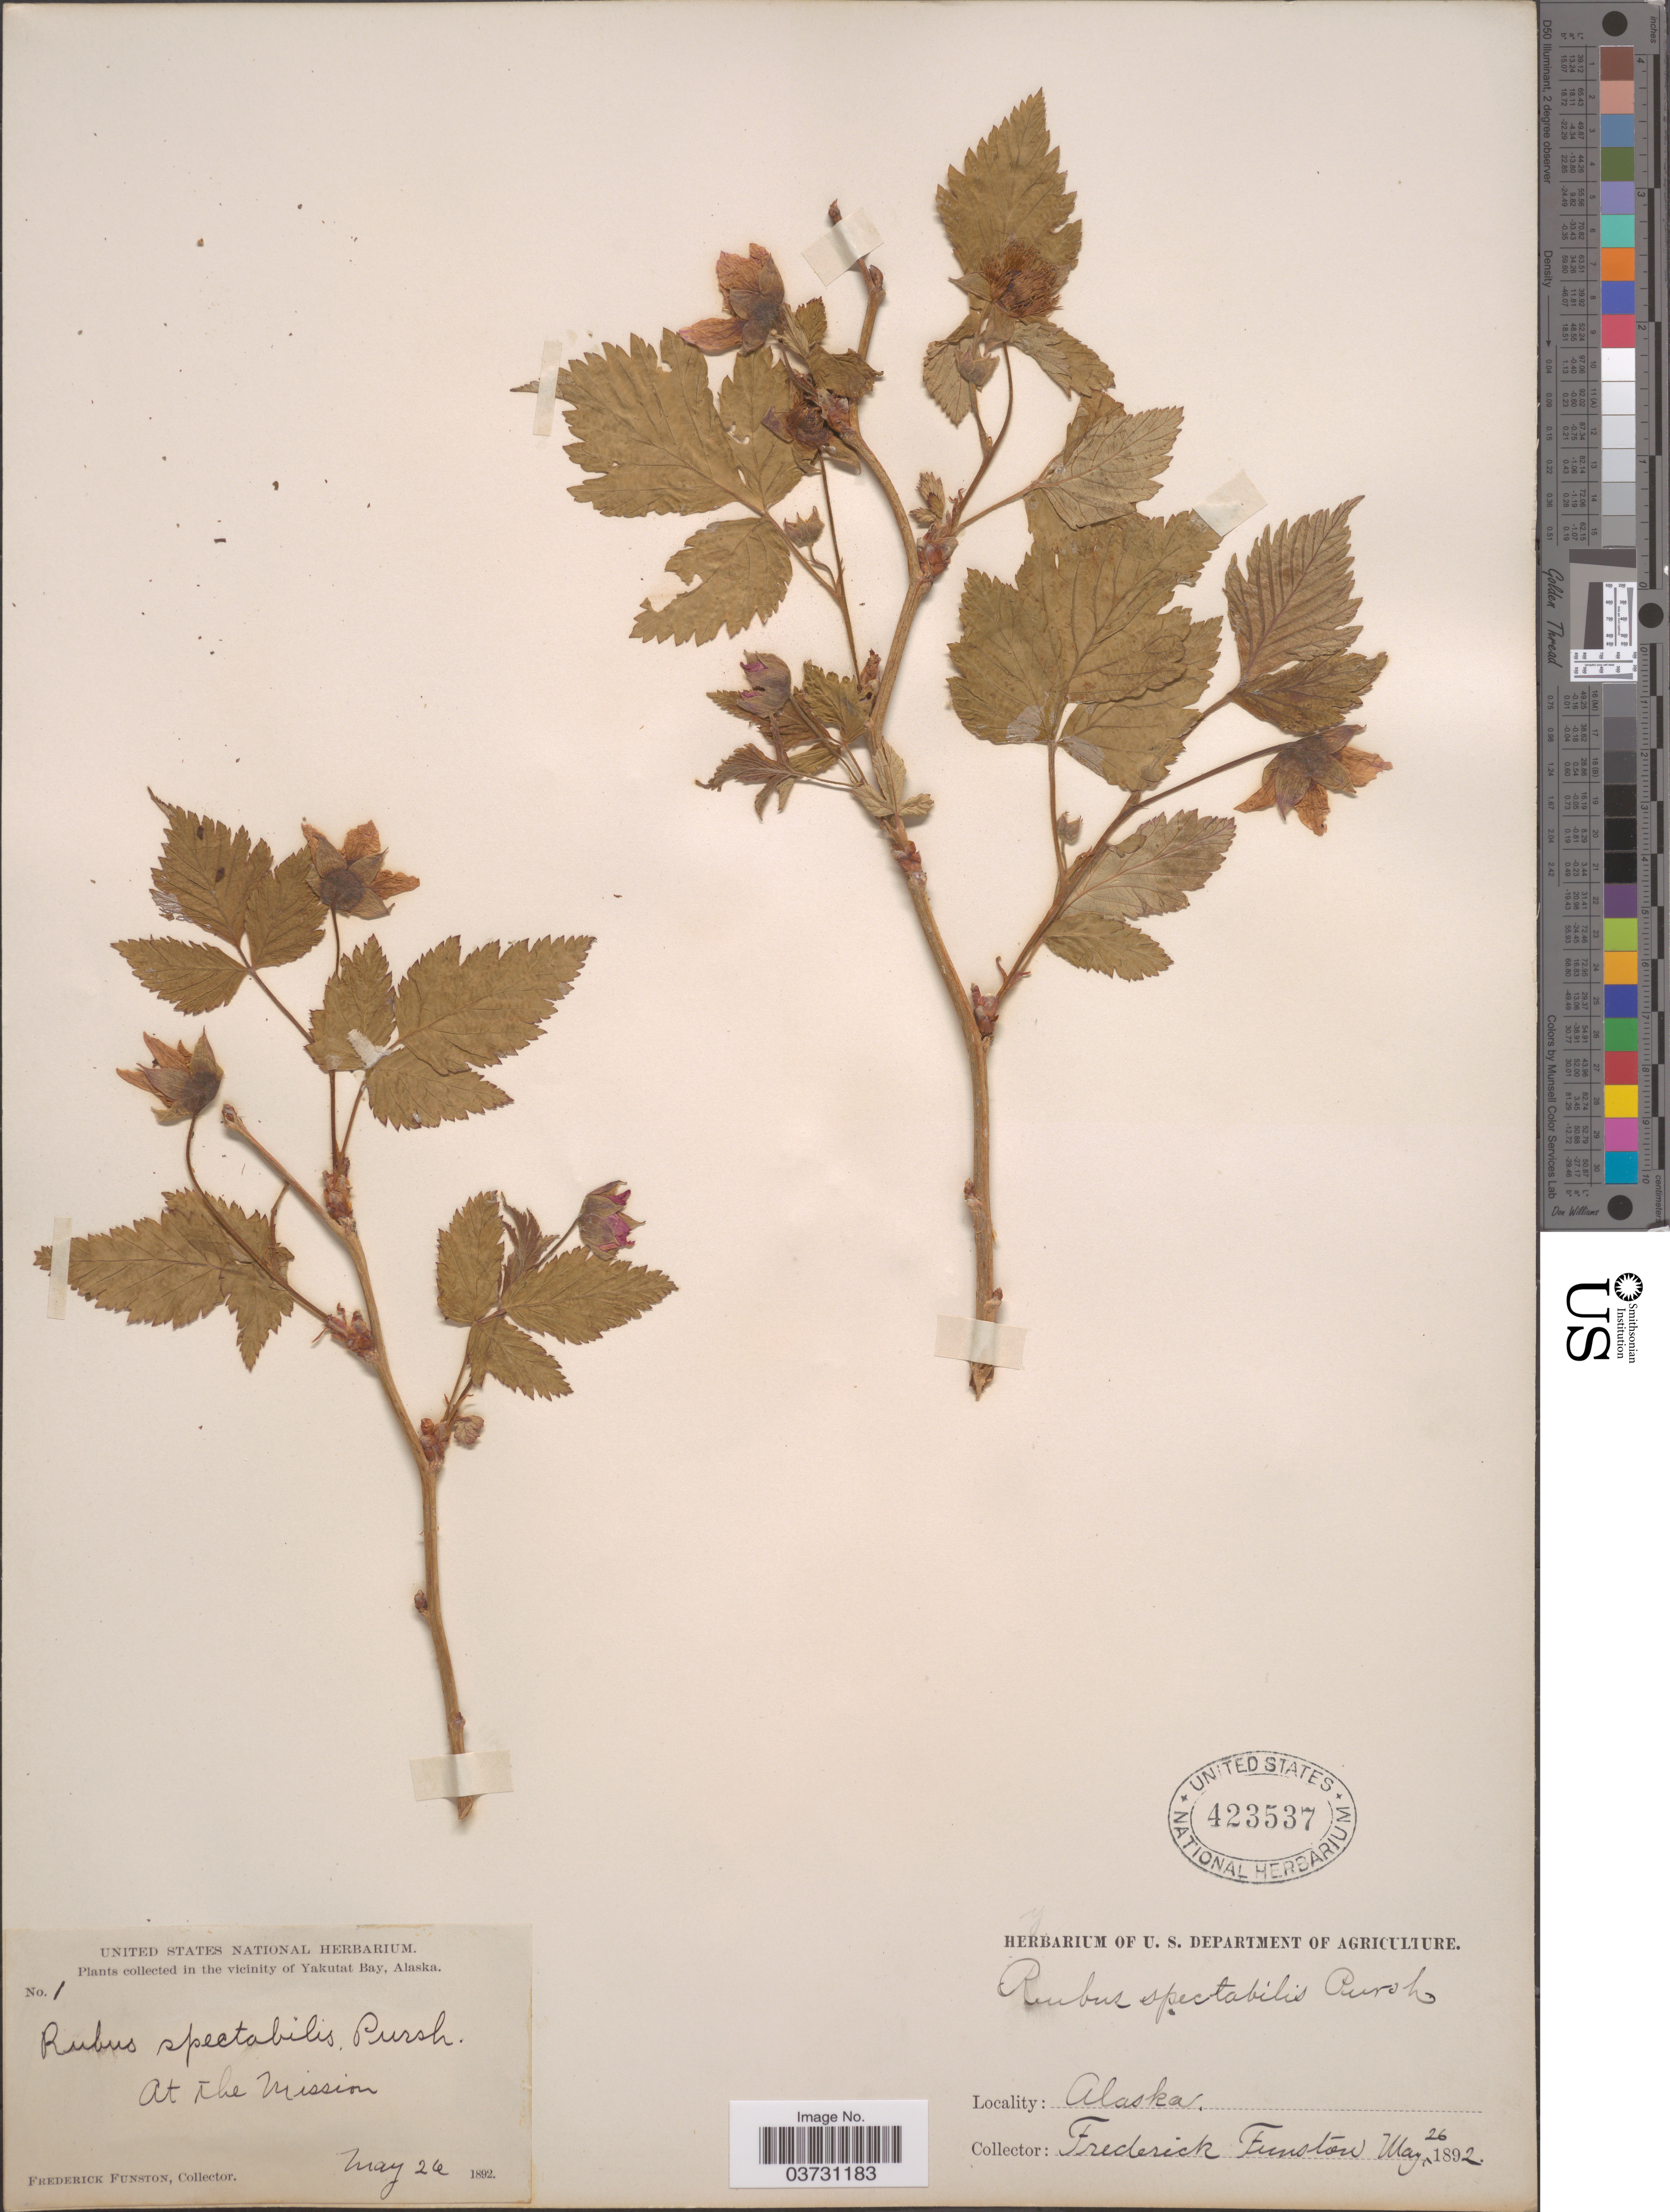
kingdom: Plantae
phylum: Tracheophyta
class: Magnoliopsida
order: Rosales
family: Rosaceae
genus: Rubus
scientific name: Rubus spectabilis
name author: Pursh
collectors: F. Funston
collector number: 1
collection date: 1892-05-26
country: United States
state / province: Alaska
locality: Vicinity of Yakutat Bay. At the Mission.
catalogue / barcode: US 423537